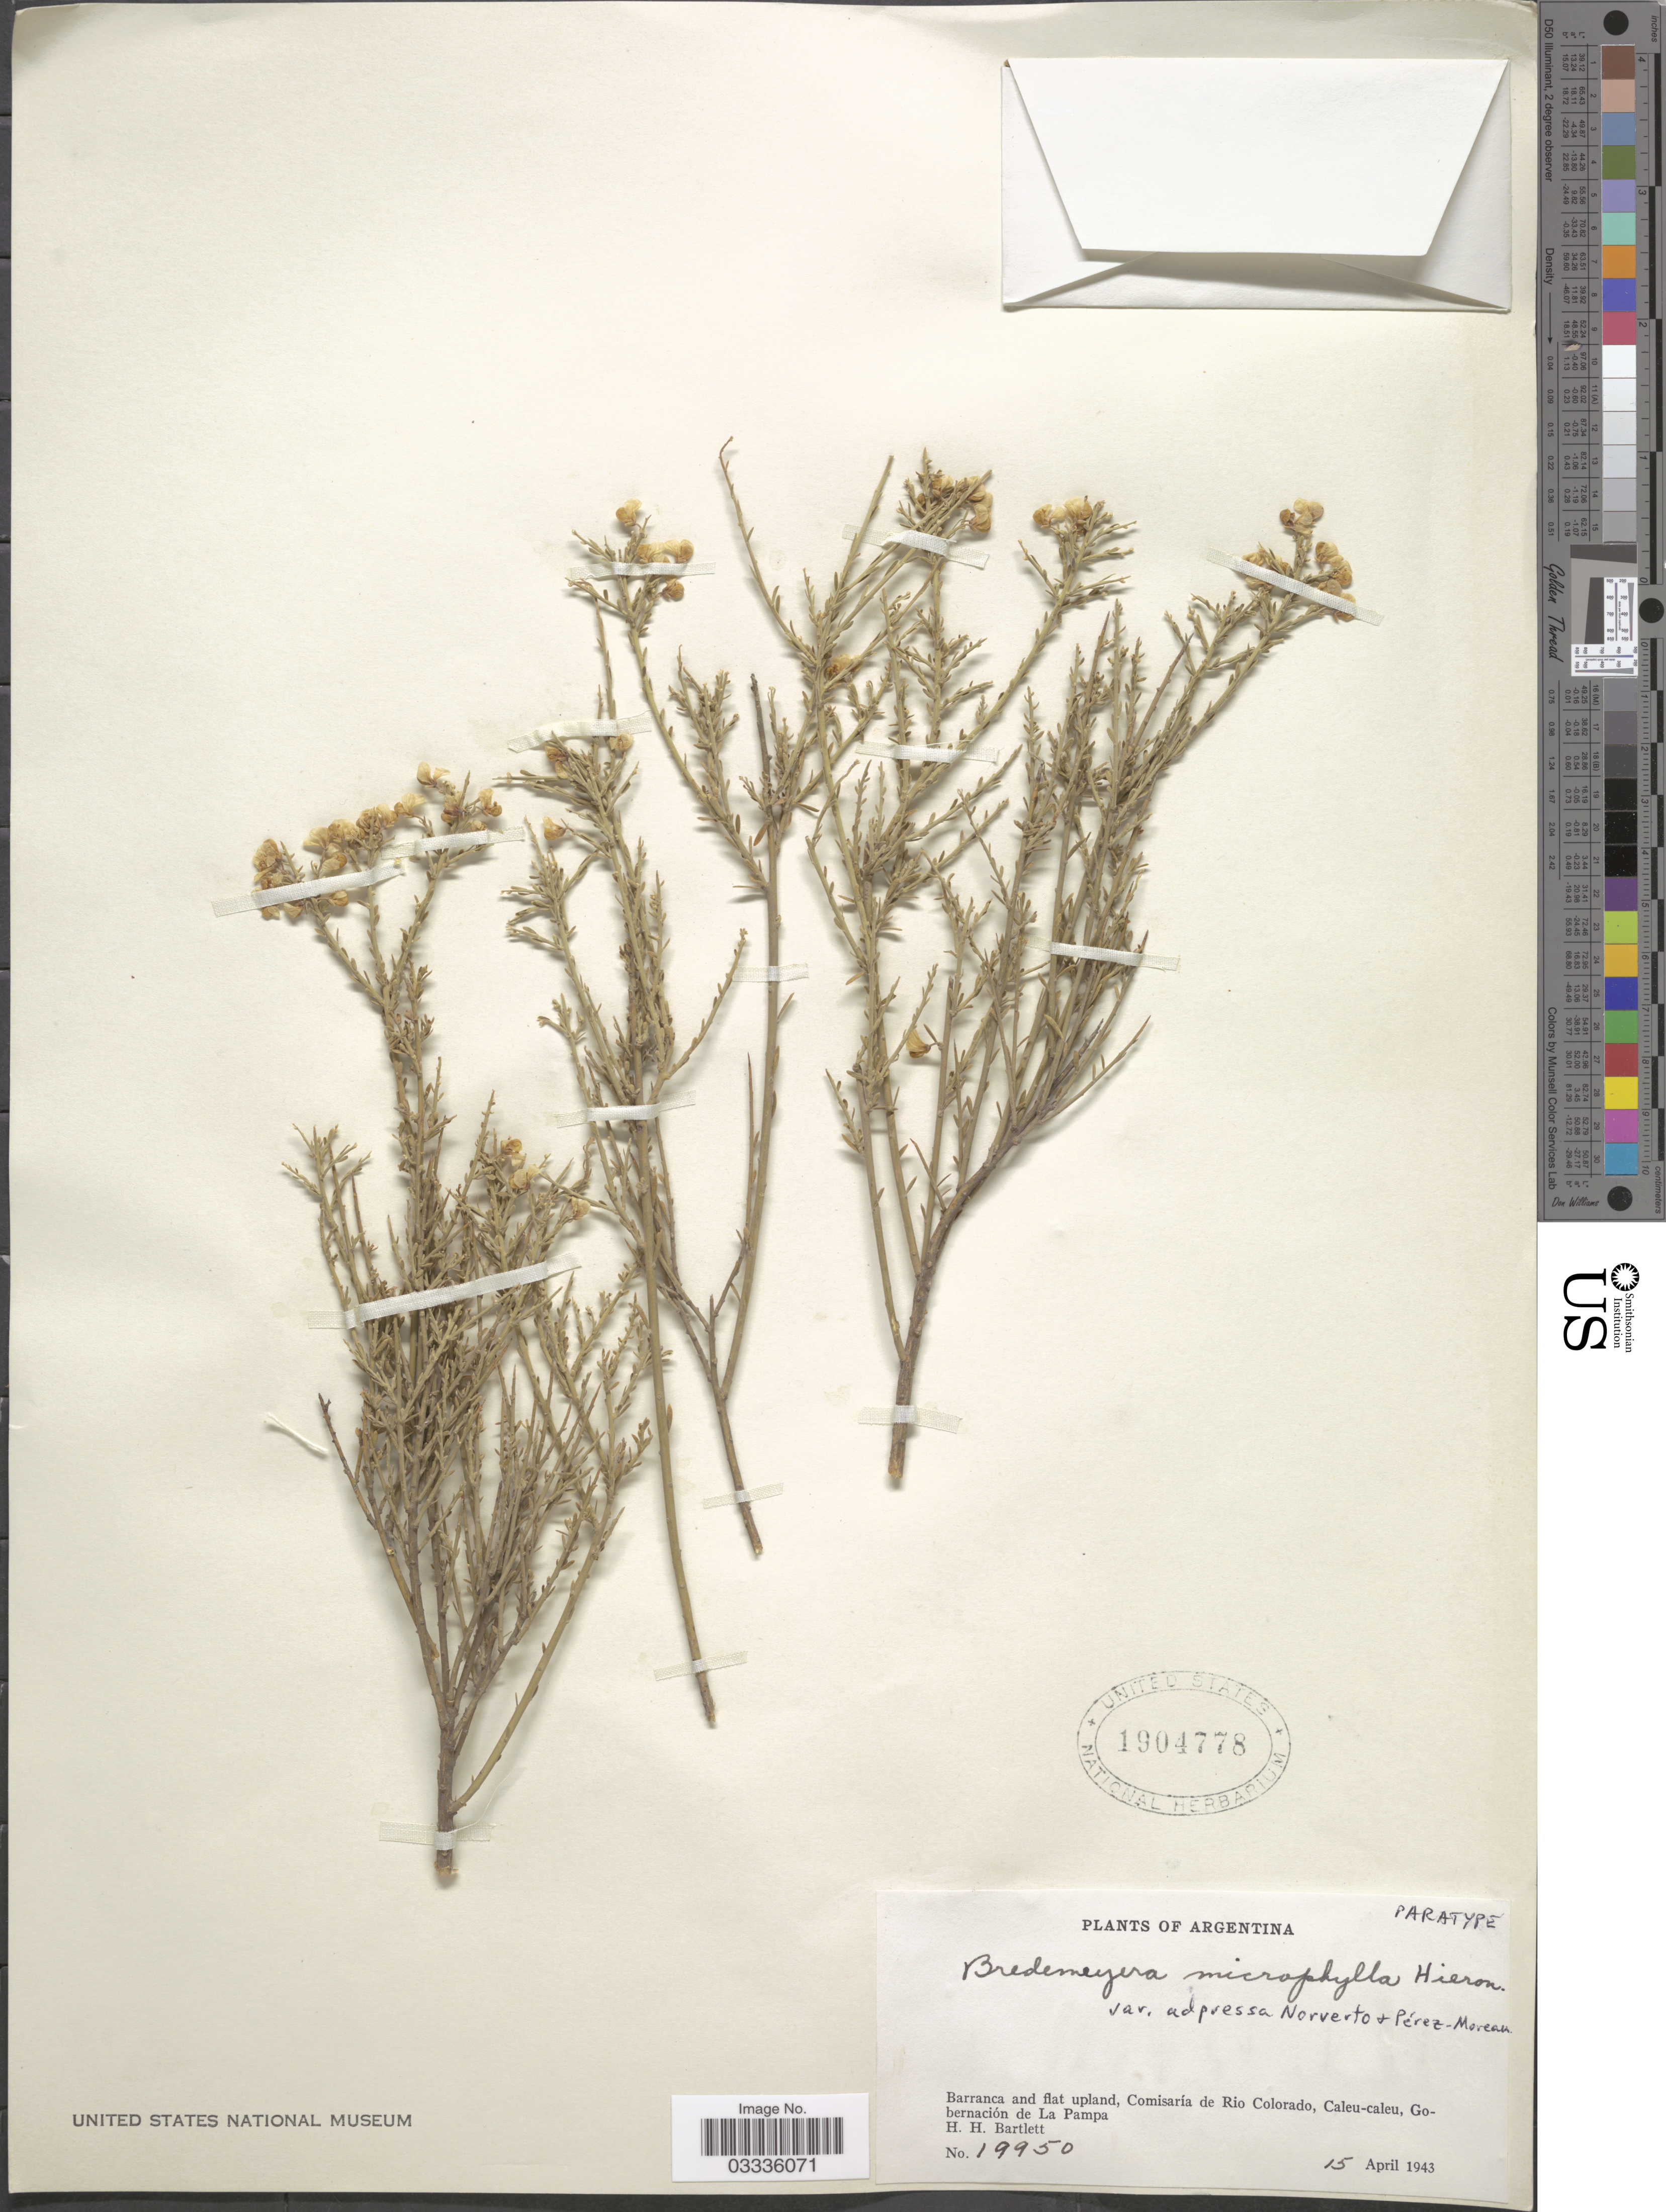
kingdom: Plantae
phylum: Tracheophyta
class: Magnoliopsida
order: Fabales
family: Polygalaceae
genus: Rhamphopetalum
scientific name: Rhamphopetalum microphyllum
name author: (Griseb.) J.F.B. Pastore & M. Mota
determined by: Strong, Mark T., (BOT), Smithsonian Institution - National Museum of Natural History (UNITED STATES)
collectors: H. H. Bartlett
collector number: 19950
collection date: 1943-04-15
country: Argentina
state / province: La Pampa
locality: Barranca and flat upland, Comisaría de Rio Colorado, Caleu-caleu, Gobernación de La Pampa.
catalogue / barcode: US 1904778